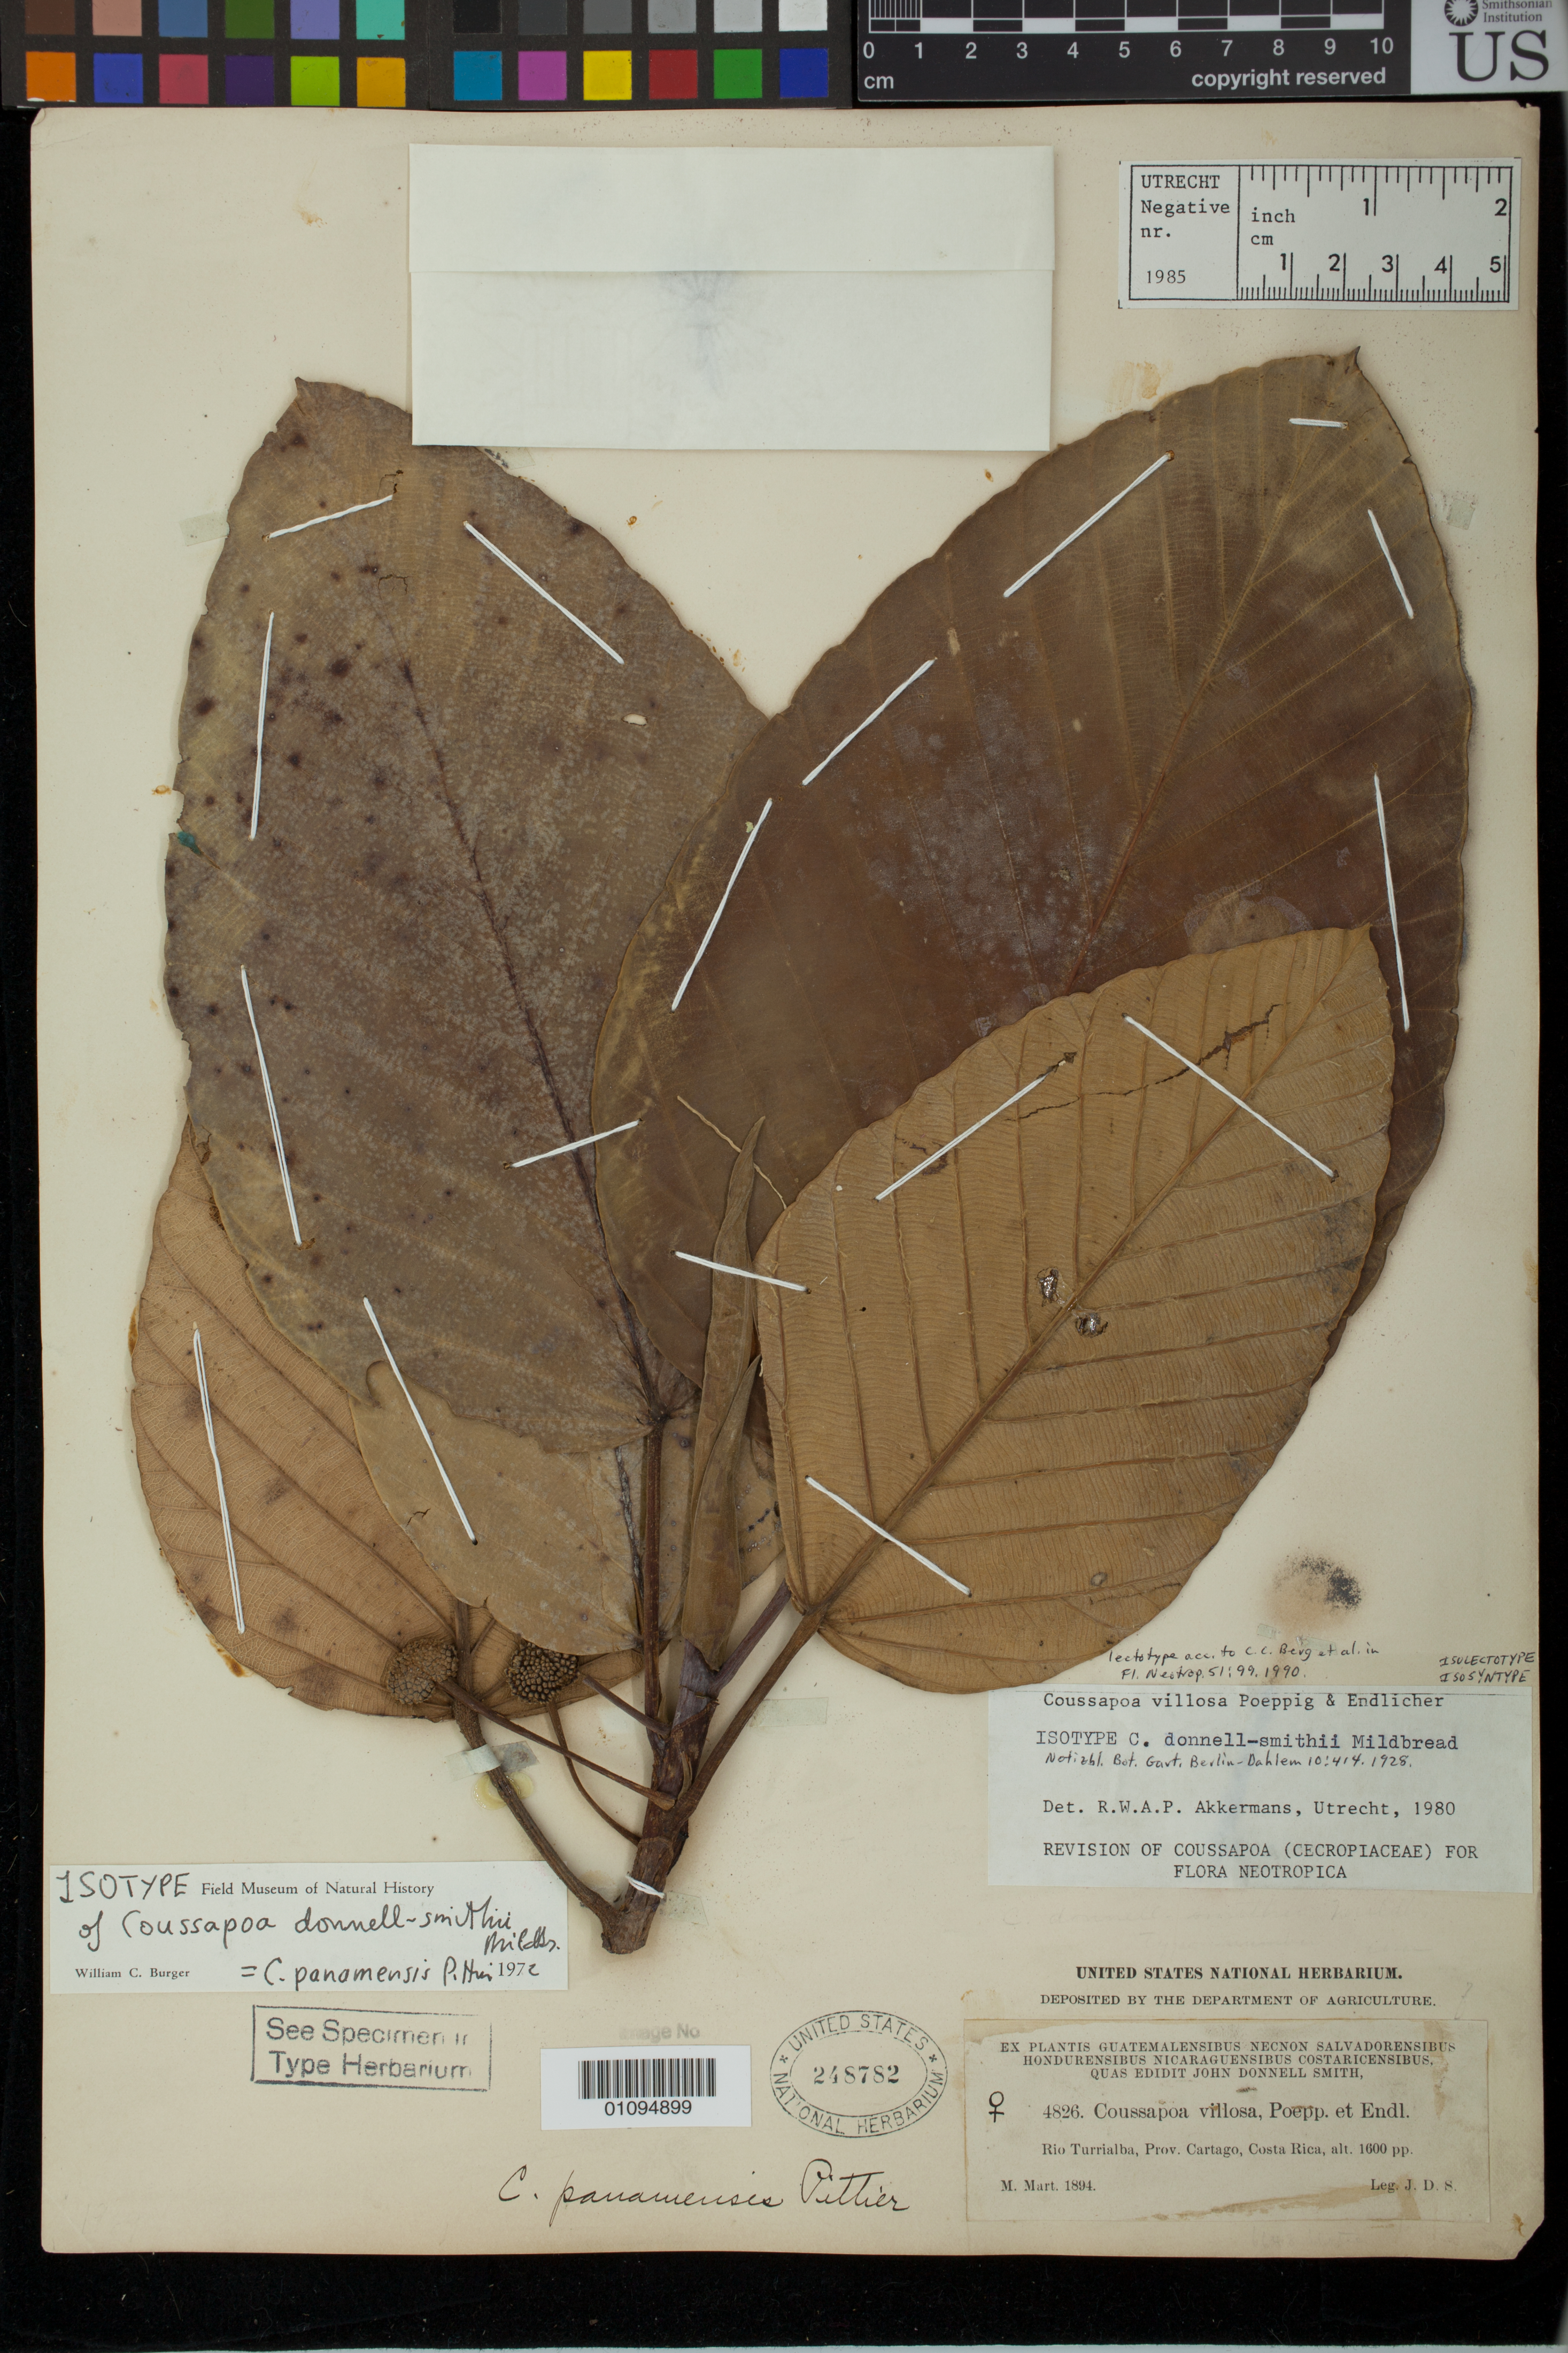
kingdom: Plantae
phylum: Tracheophyta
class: Magnoliopsida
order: Rosales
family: Urticaceae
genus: Coussapoa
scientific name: Coussapoa donnell-smithii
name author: Mildbr.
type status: Isolectotype; Isosyntype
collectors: J. Donnell Smith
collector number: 4826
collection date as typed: Mar 1894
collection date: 1894-03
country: Costa Rica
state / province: Cartago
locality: Rio Turrialba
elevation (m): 1600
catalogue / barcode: US 248782